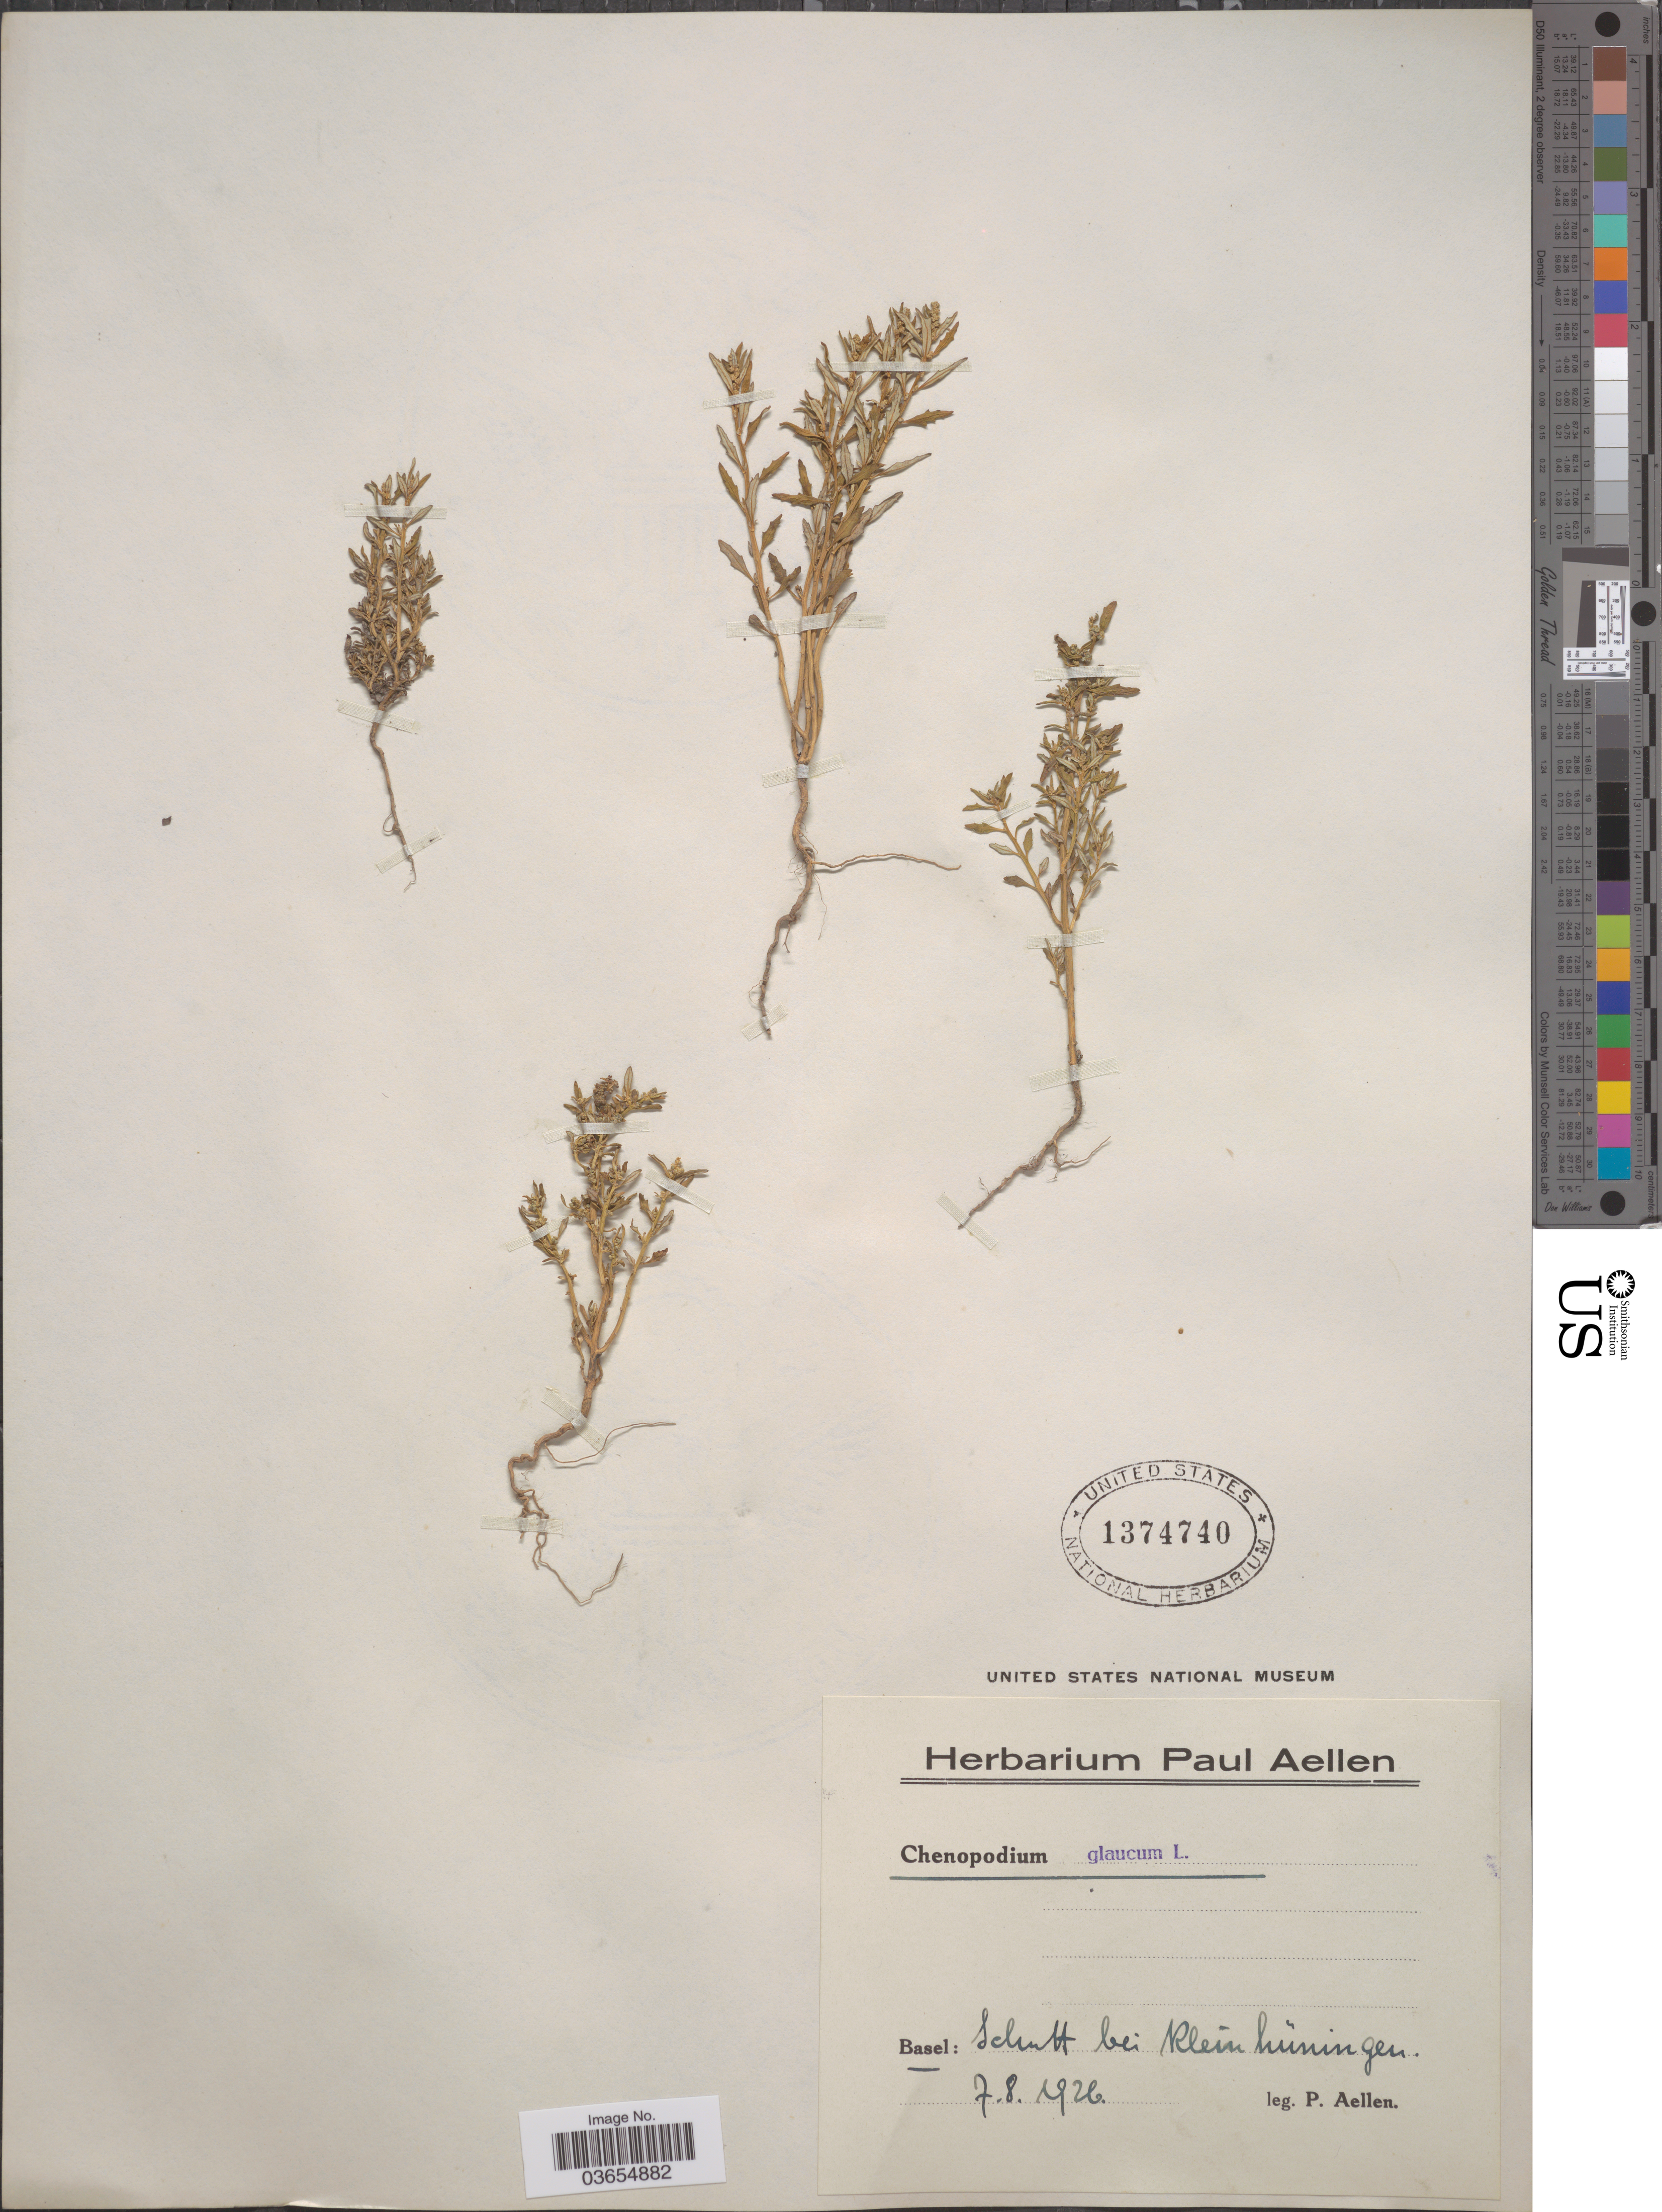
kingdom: Plantae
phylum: Tracheophyta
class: Magnoliopsida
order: Caryophyllales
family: Amaranthaceae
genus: Chenopodium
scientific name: Chenopodium glaucum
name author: L.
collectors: P. Aellen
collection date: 1926-08-07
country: Switzerland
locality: Basel: Schutt bei Klein hüningen.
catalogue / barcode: US 1374740